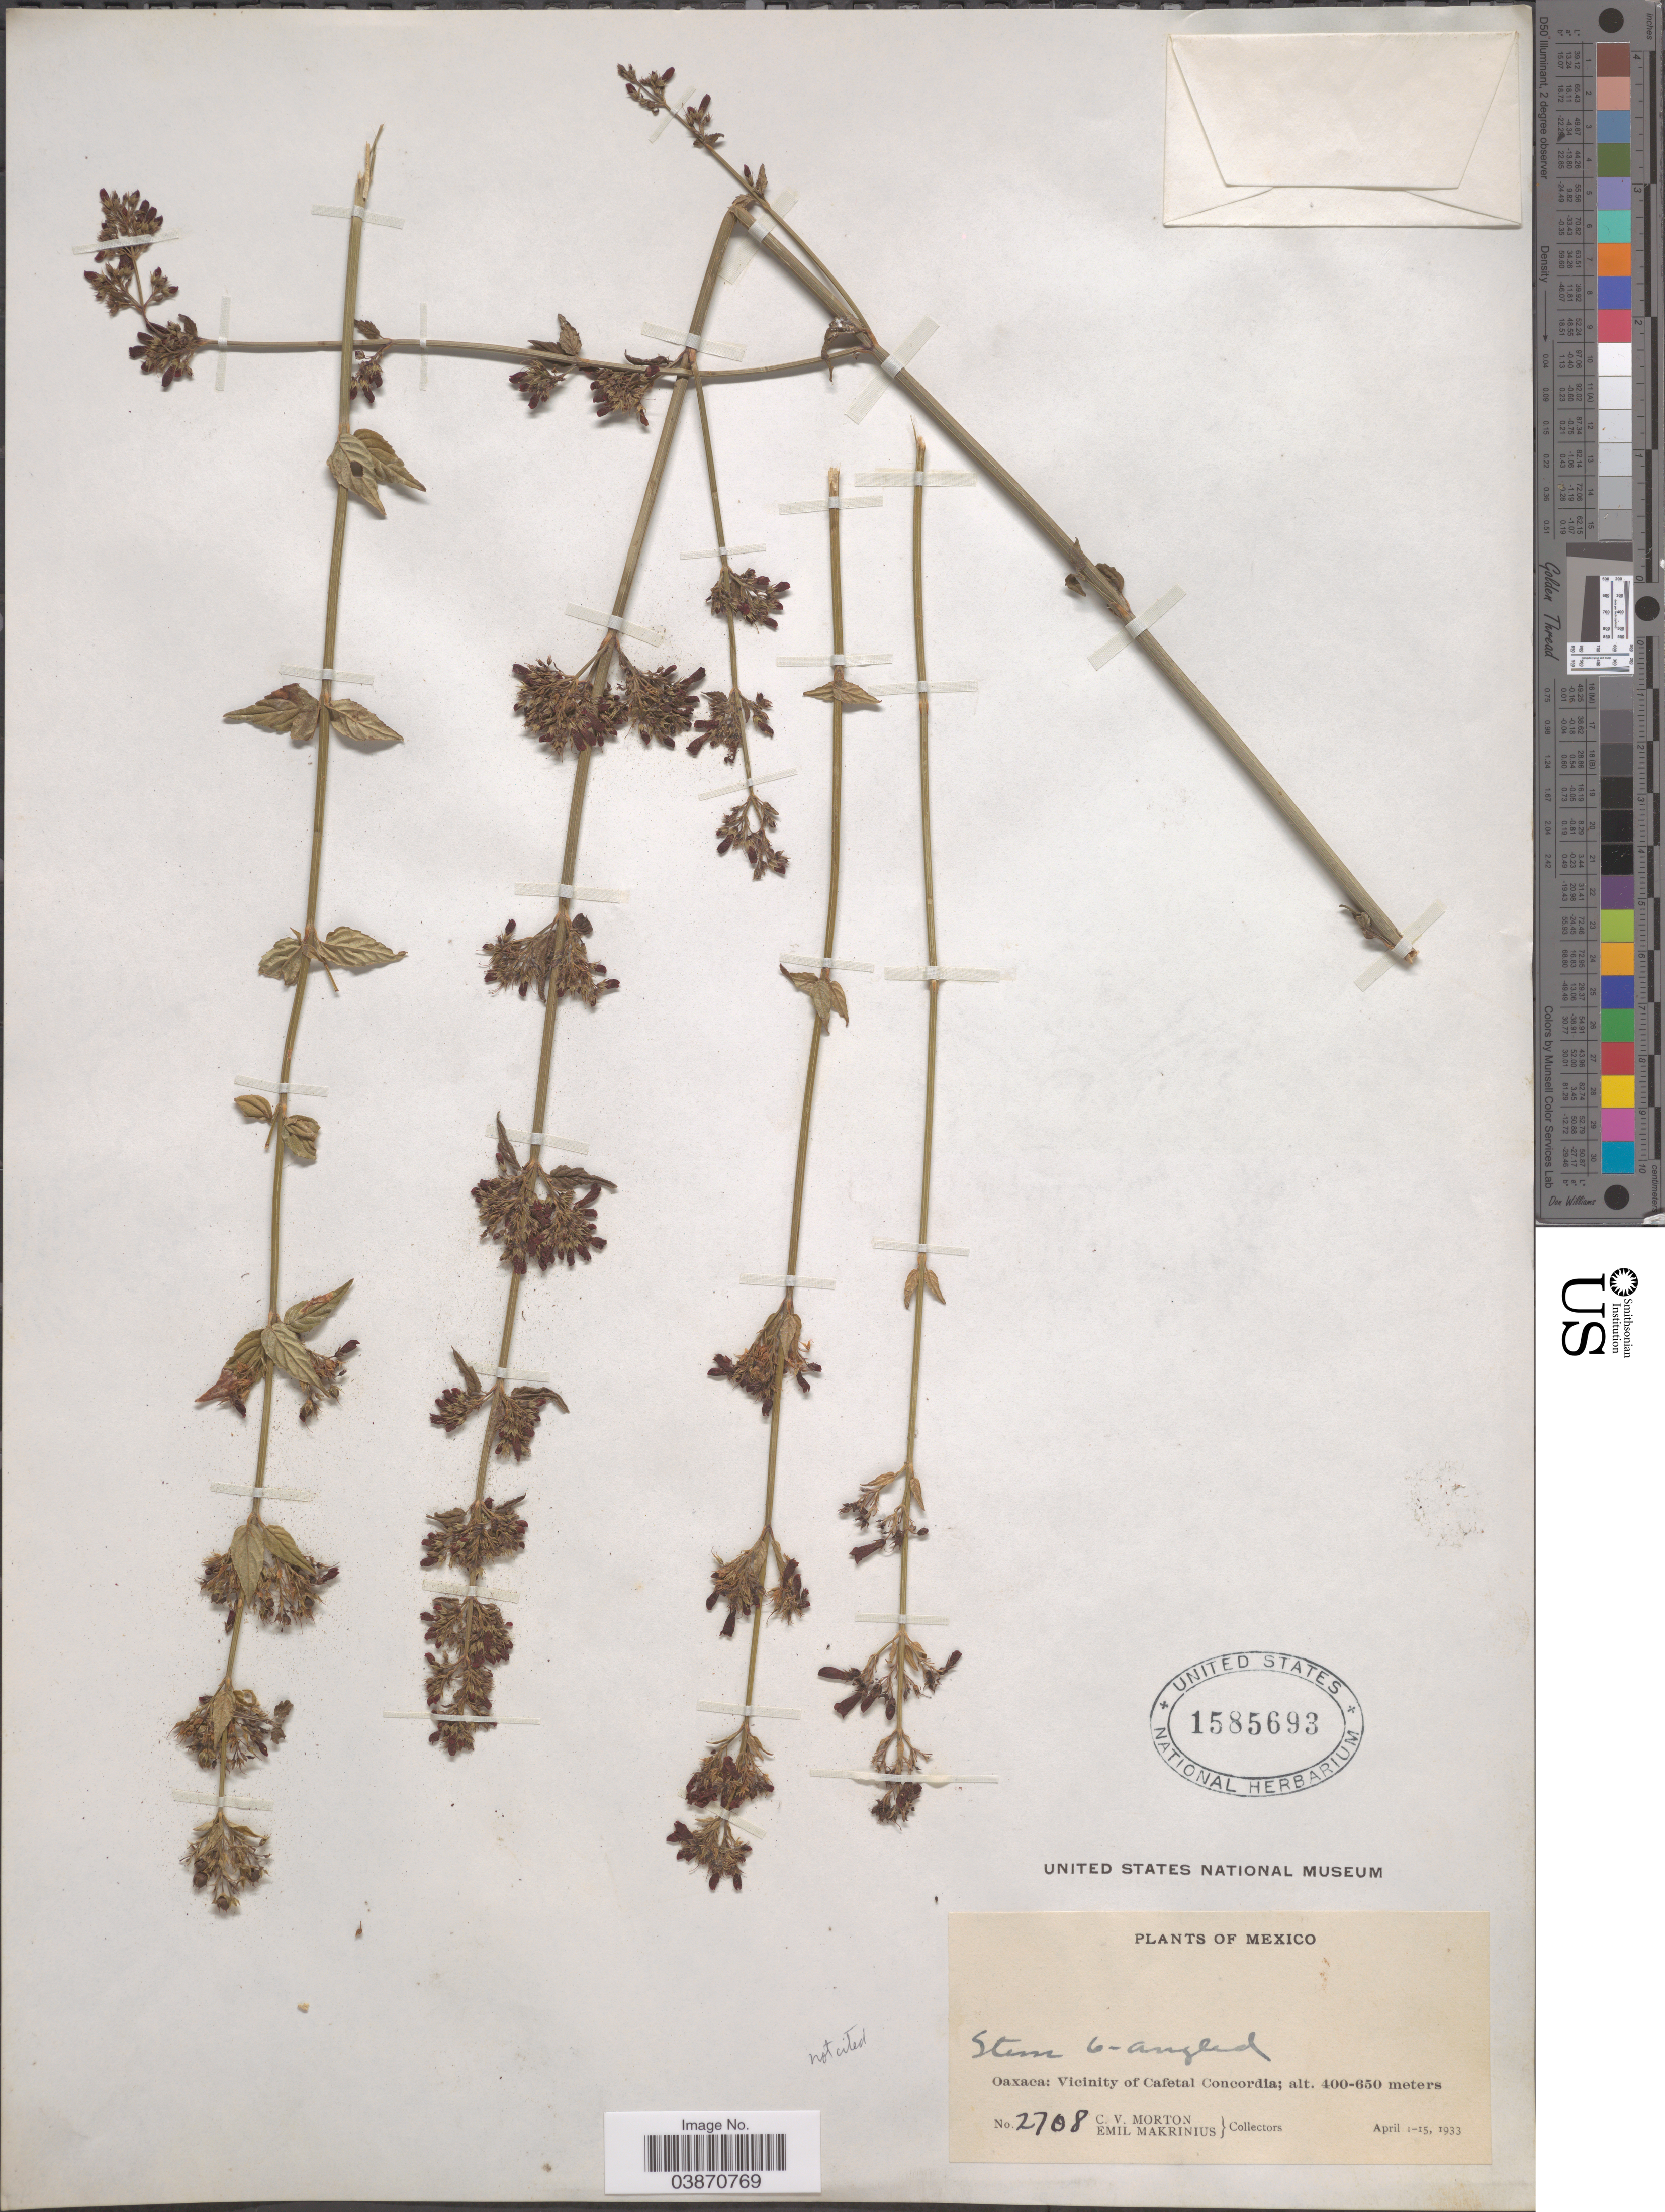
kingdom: Plantae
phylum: Tracheophyta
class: Magnoliopsida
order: Lamiales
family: Plantaginaceae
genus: Russelia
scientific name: Russelia sp.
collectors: C. V. Morton & E. Makrinius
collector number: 2708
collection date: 1933-04-01/1933-04-15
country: Mexico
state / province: Oaxaca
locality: Vicinity of Cafetal Concordia.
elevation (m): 400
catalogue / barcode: US 1585693